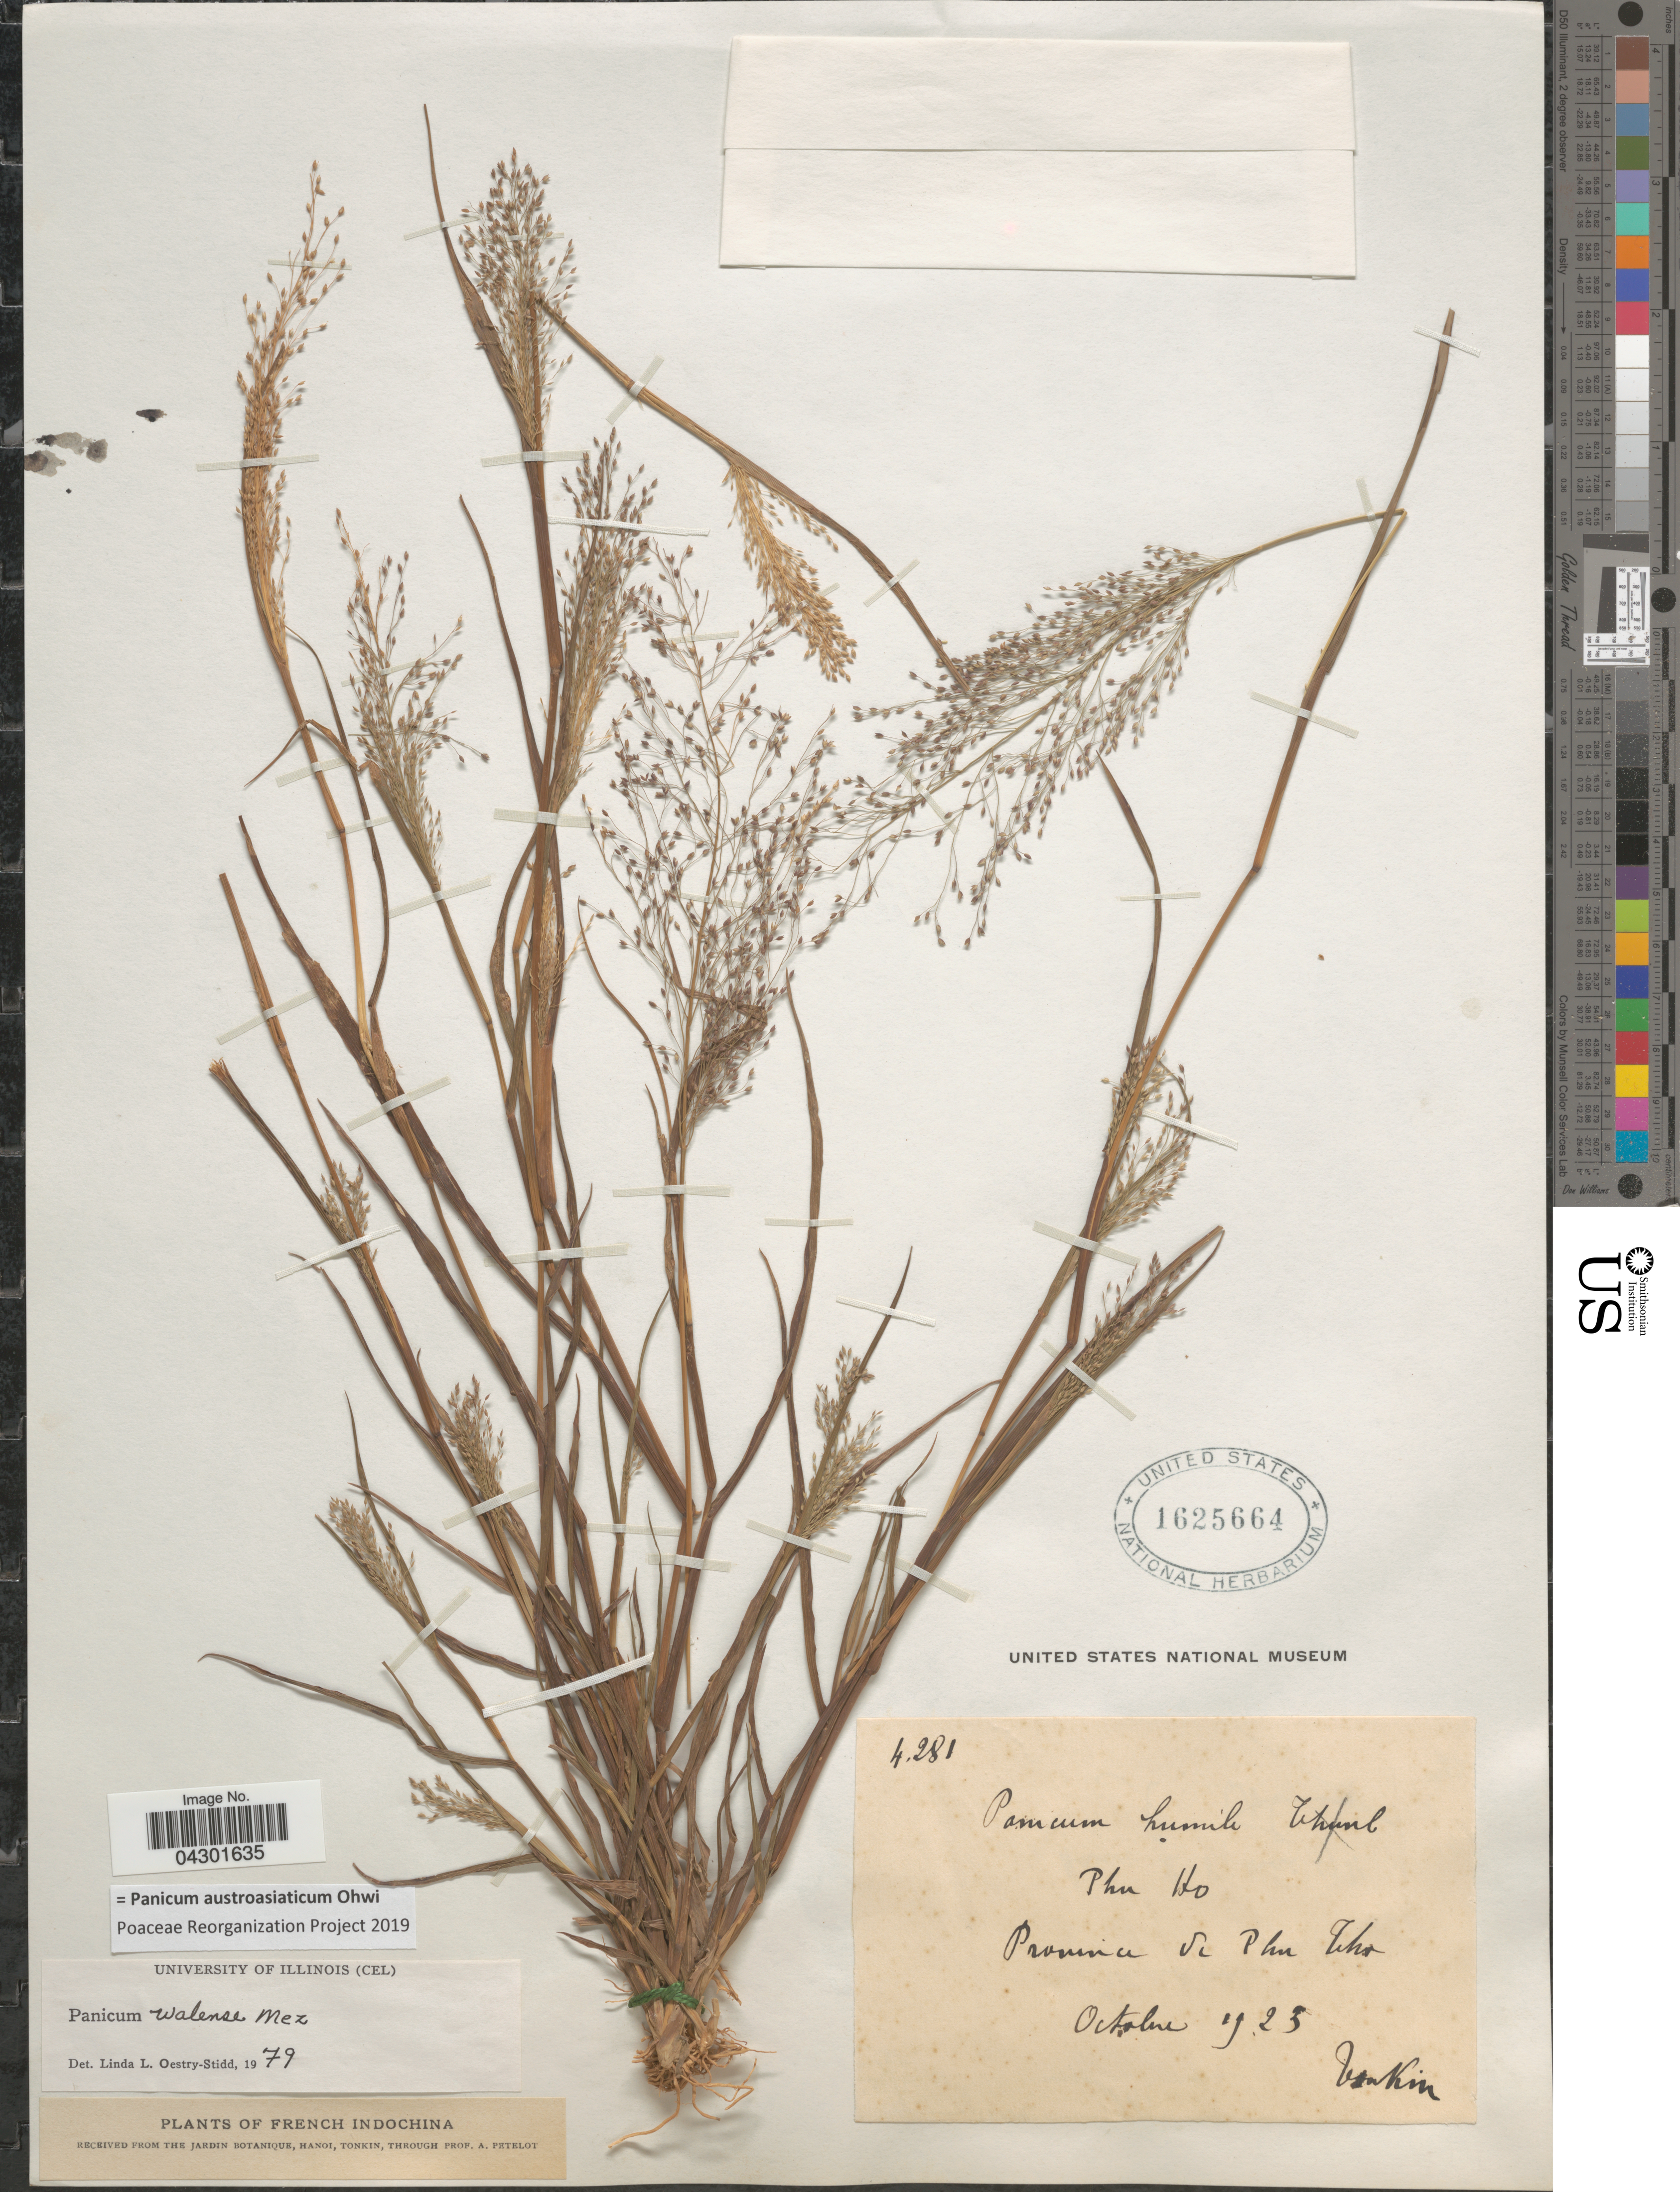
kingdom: Plantae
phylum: Tracheophyta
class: Liliopsida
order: Poales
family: Poaceae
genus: Panicum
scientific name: Panicum austroasiaticum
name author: Ohwi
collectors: A. Petelot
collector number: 4281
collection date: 1923-10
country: Vietnam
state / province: Phu Tho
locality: French Indochina. Phu Ho. Tonkin.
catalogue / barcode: US 1625664